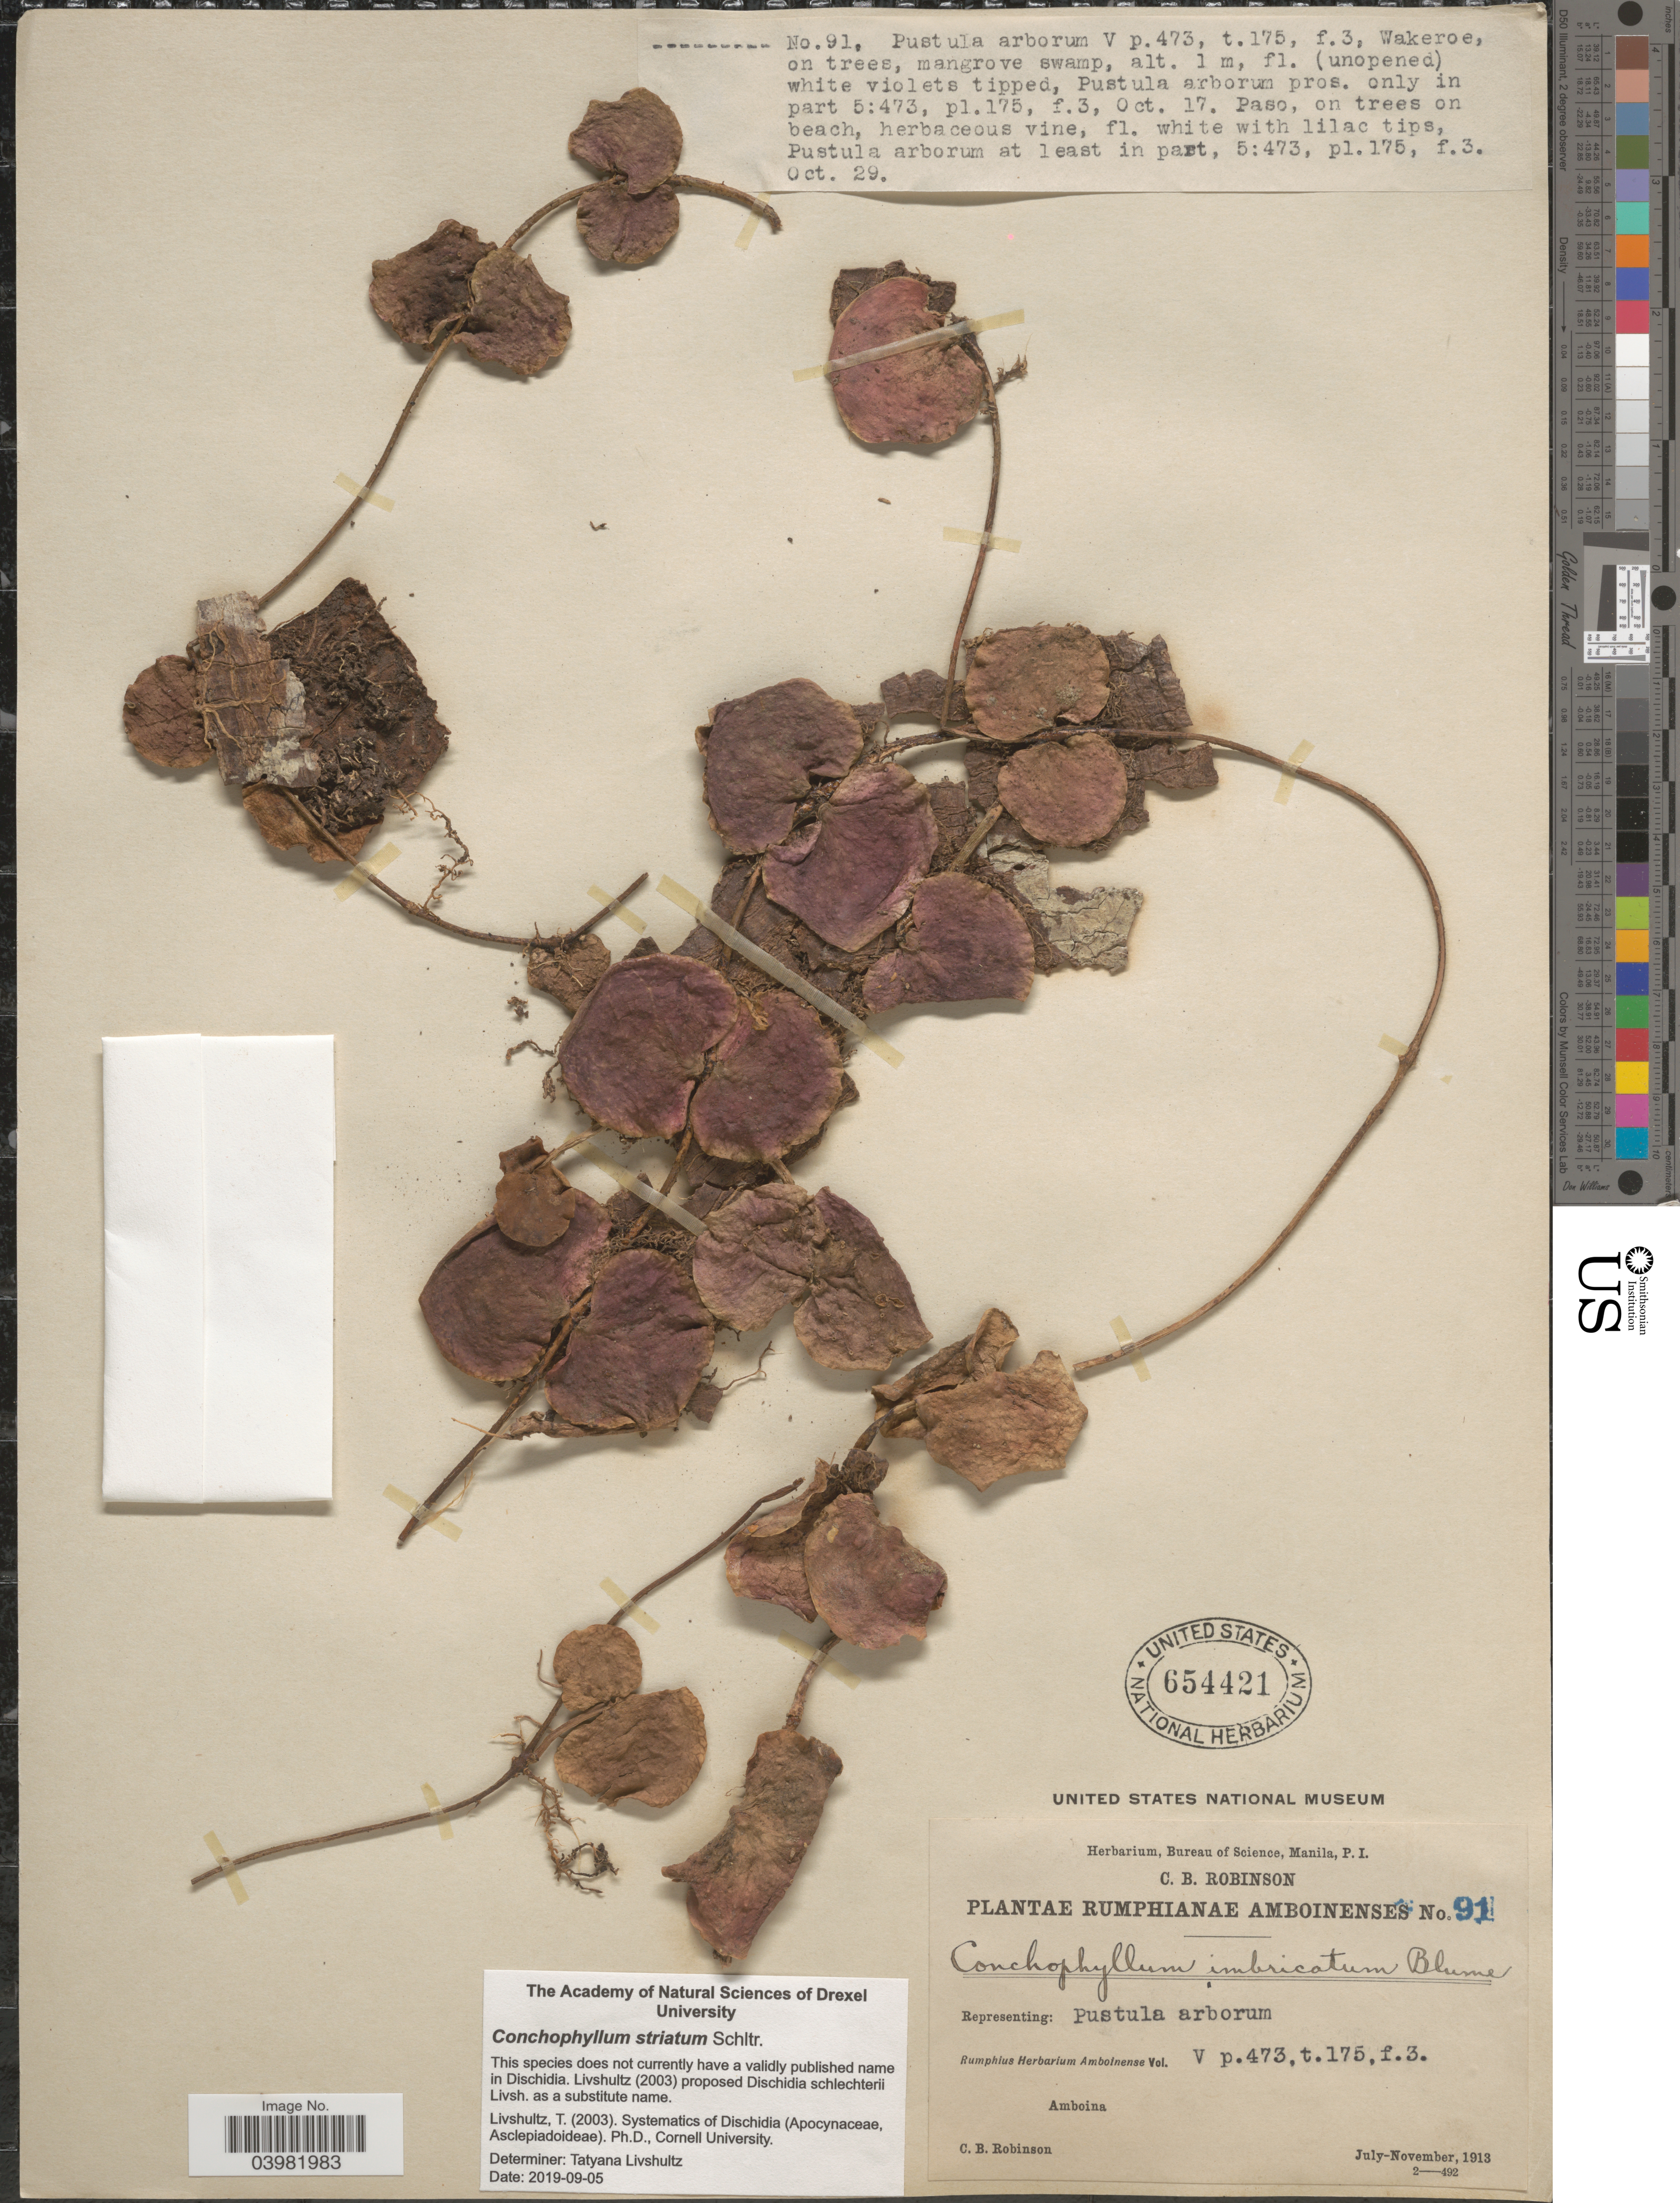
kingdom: Plantae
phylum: Tracheophyta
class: Magnoliopsida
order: Gentianales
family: Apocynaceae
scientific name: Conchophyllum striatum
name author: Schltr.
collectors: C. Robinson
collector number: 91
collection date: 1913-10-29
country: Indonesia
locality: Amboina.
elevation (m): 1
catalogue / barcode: US 654421